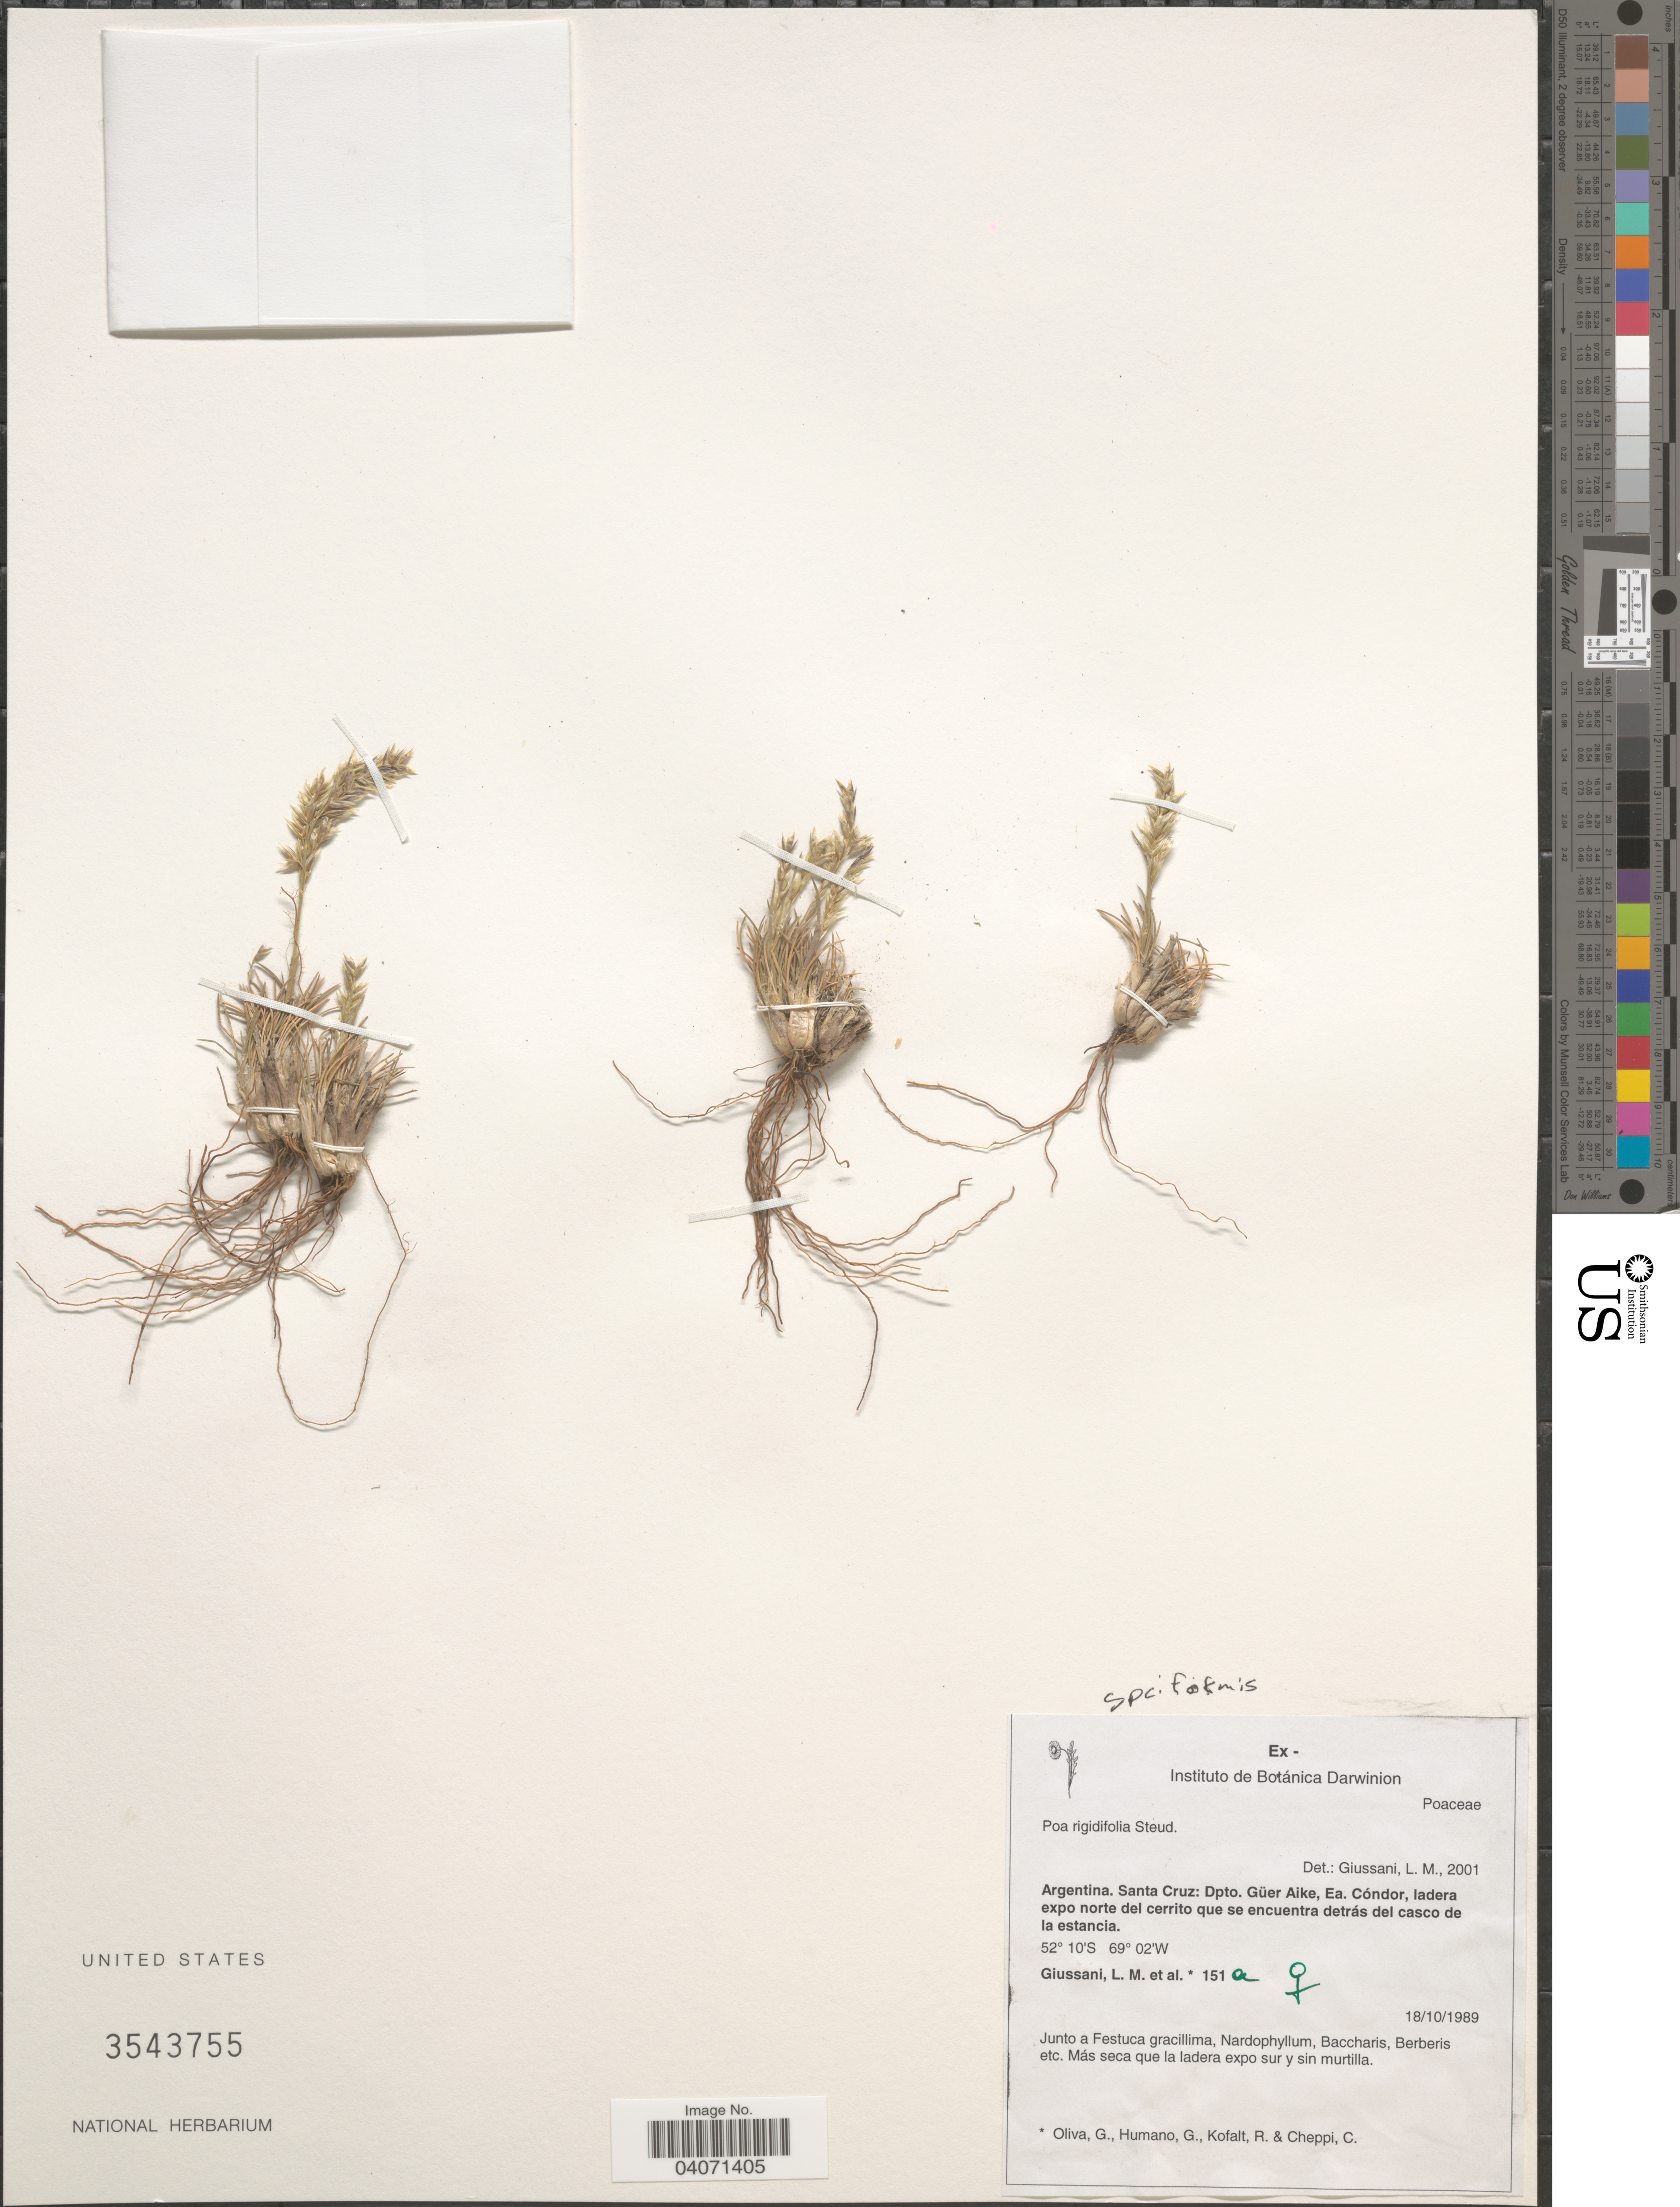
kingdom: Plantae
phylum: Tracheophyta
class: Liliopsida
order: Poales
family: Poaceae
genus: Poa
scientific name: Poa spiciformis var. spiciformis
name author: Steud.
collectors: L. Giussani, G. Oliva, G. Humano, R. Kofalt & C. Cheppi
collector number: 151a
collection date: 1989-10-18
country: Argentina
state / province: Santa Cruz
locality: Dpto. Güer Aike, Ea. Cóndor, ladera expo norte del cerrito que se encuentra detrás del casco de la estancia.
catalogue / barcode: US 3543755